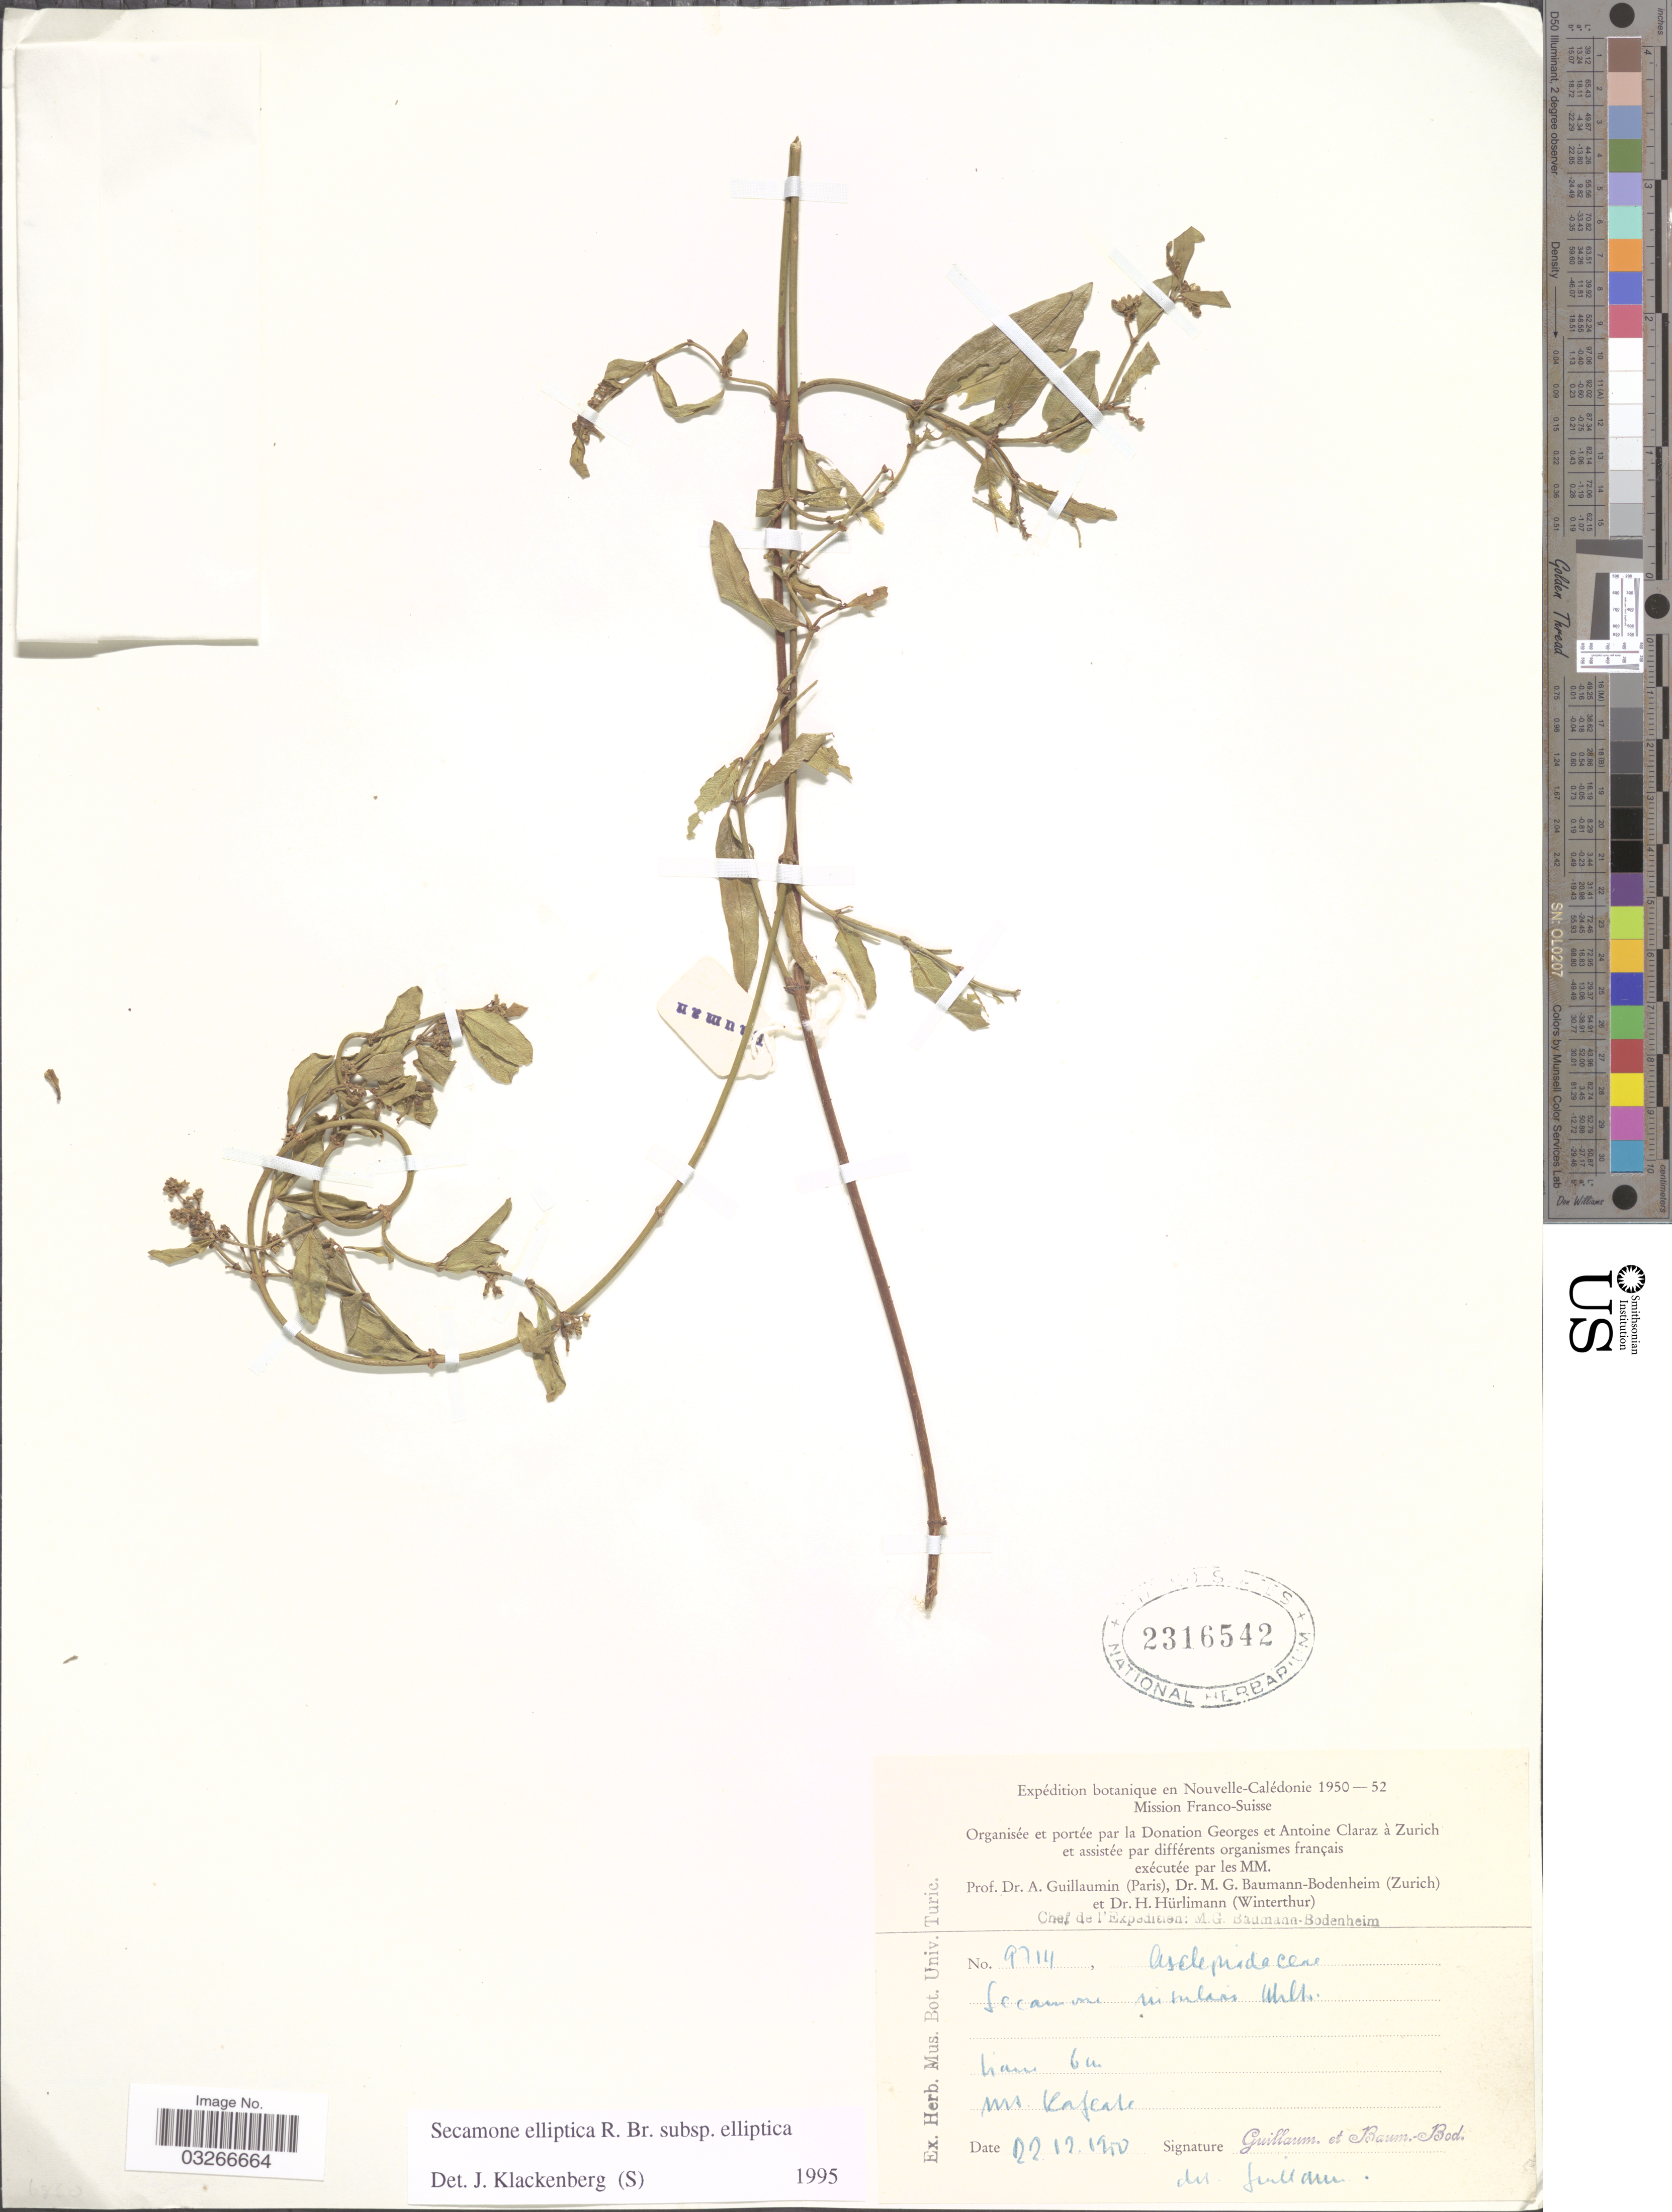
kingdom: Plantae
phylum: Tracheophyta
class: Magnoliopsida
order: Gentianales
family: Apocynaceae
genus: Secamone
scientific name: Secamone elliptica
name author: R. Br.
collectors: A. Guillaumin & M. G. Baumann-Bodenheim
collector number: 9714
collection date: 1950-12-22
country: New Caledonia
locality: Nouvelle-Calédonie. Mt. Kafcale [interpreted].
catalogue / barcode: US 2316542